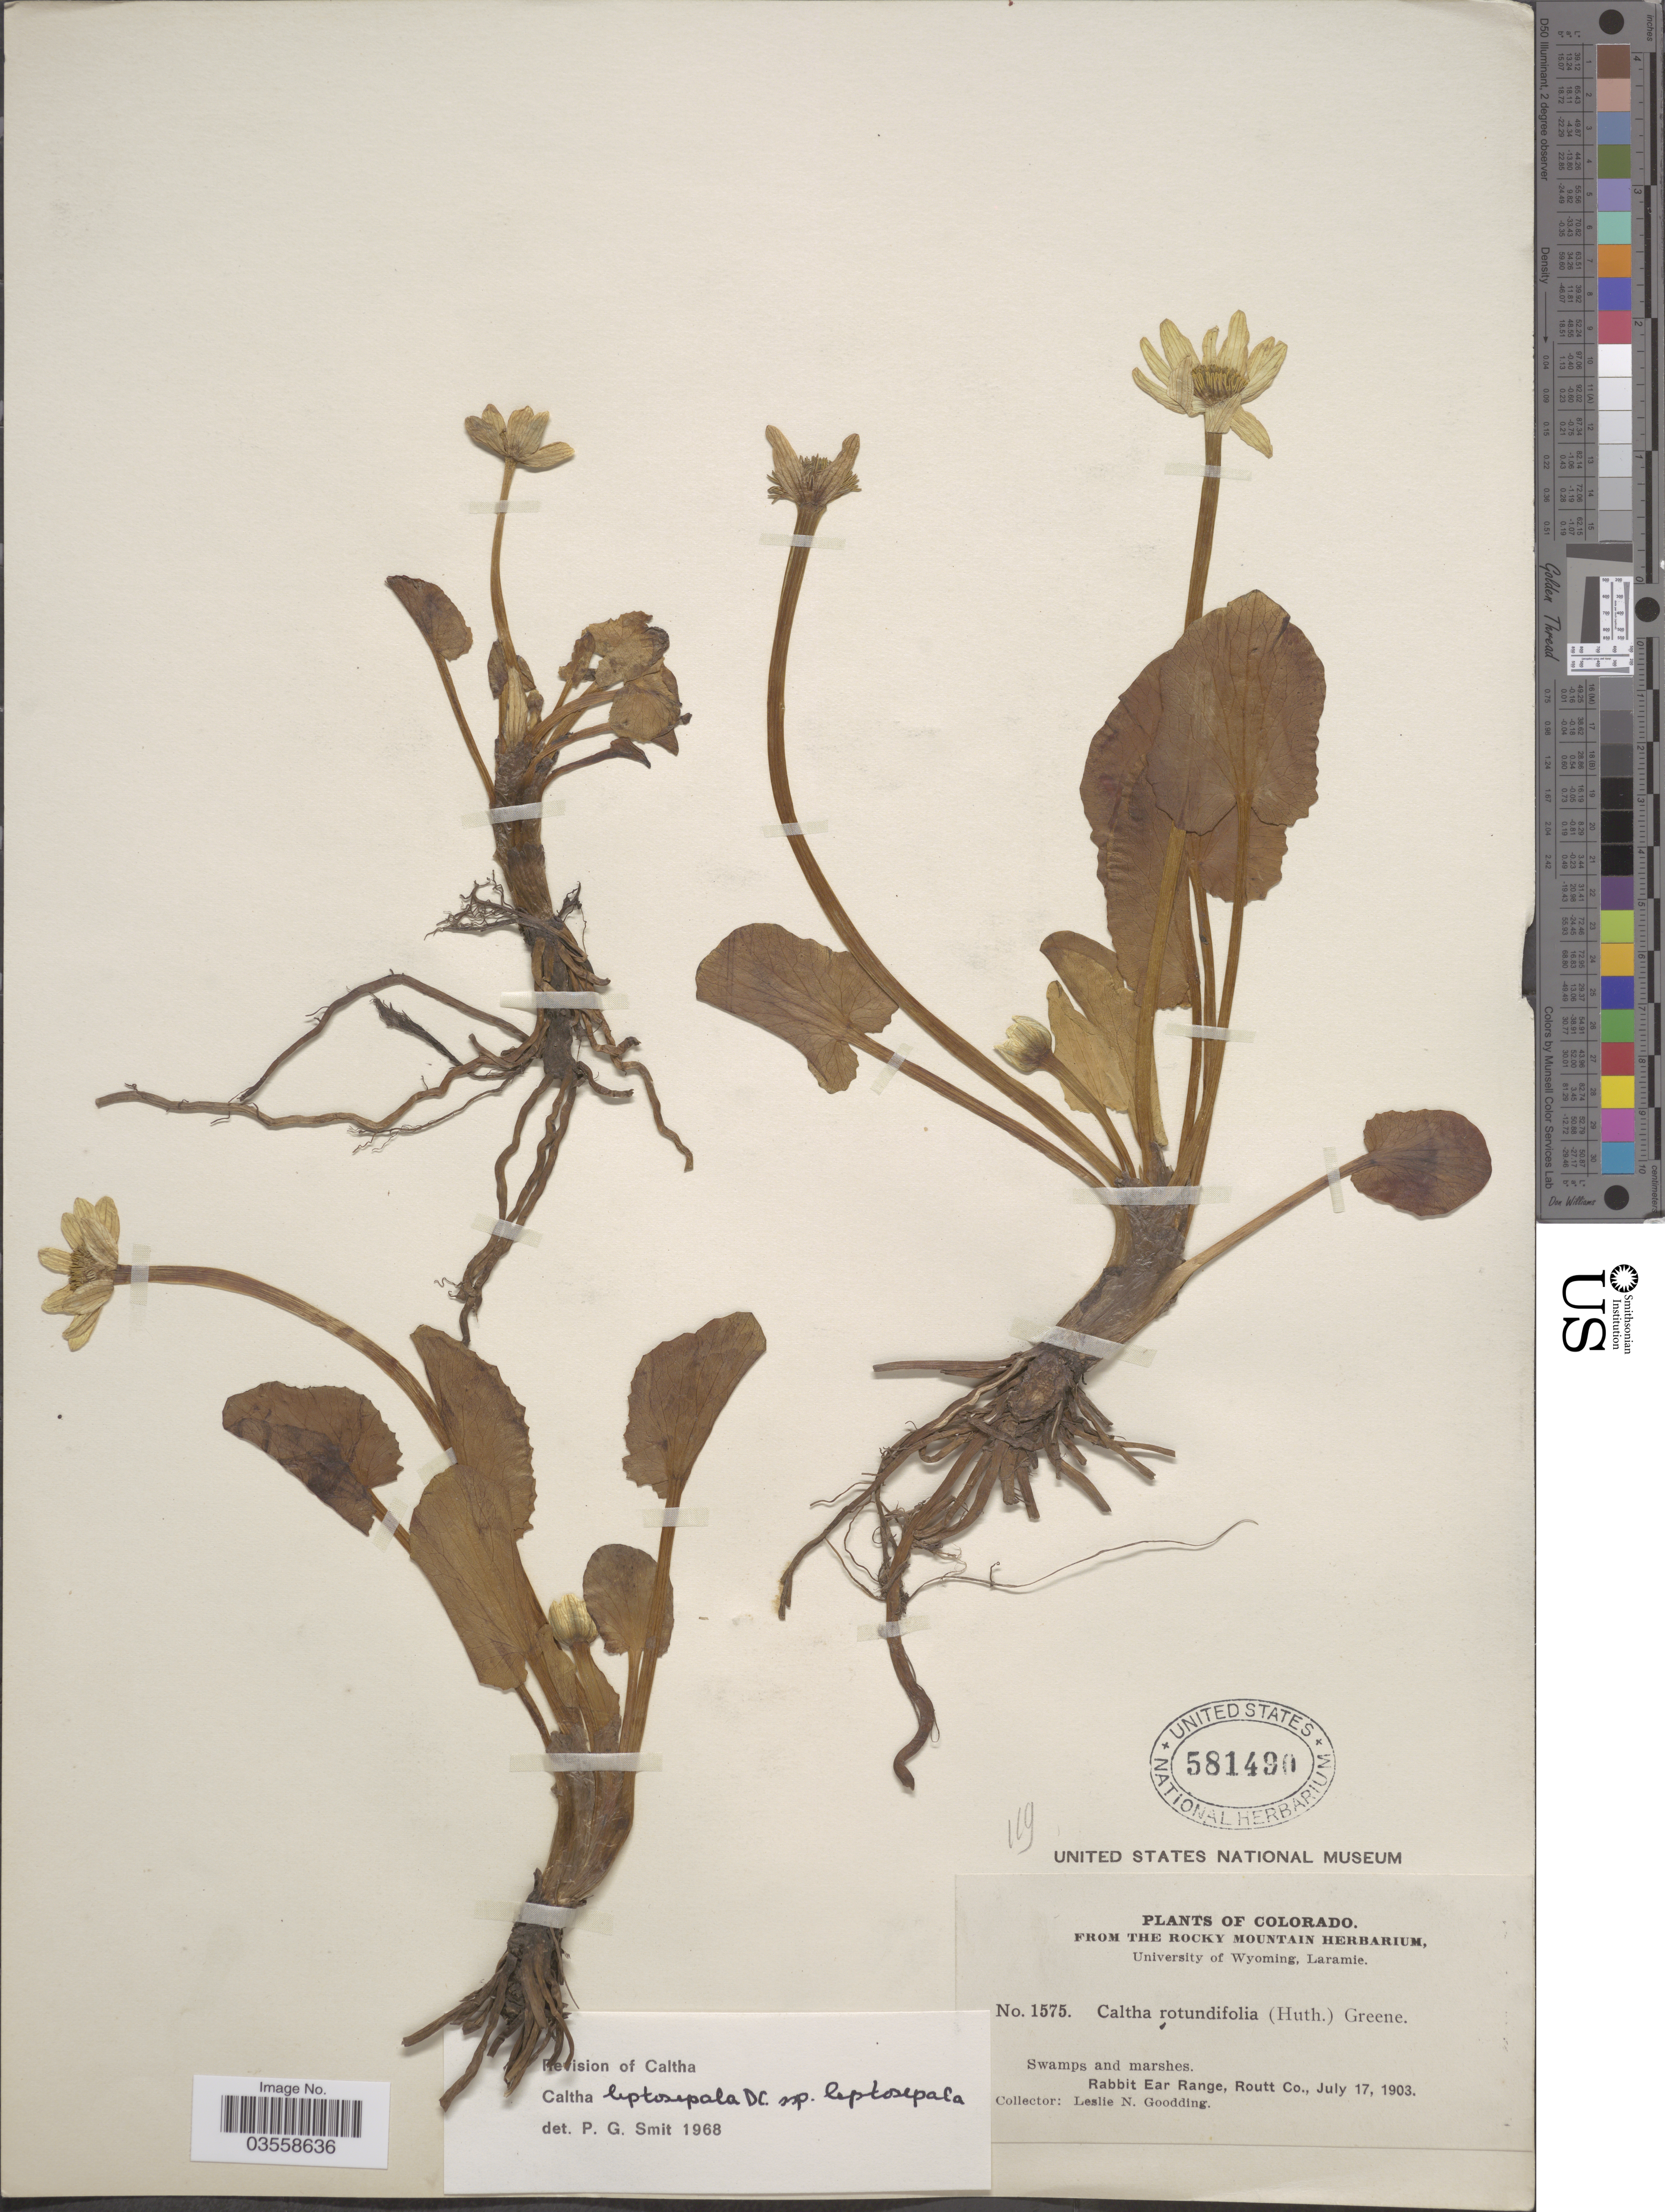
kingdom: Plantae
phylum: Tracheophyta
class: Magnoliopsida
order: Ranunculales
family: Ranunculaceae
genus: Caltha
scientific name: Caltha leptosepala subsp. leptosepala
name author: DC.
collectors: L. N. Goodding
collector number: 1575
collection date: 1903-07-17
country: United States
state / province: Colorado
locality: Rabbit Ear Range, Routt Co.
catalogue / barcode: US 581490